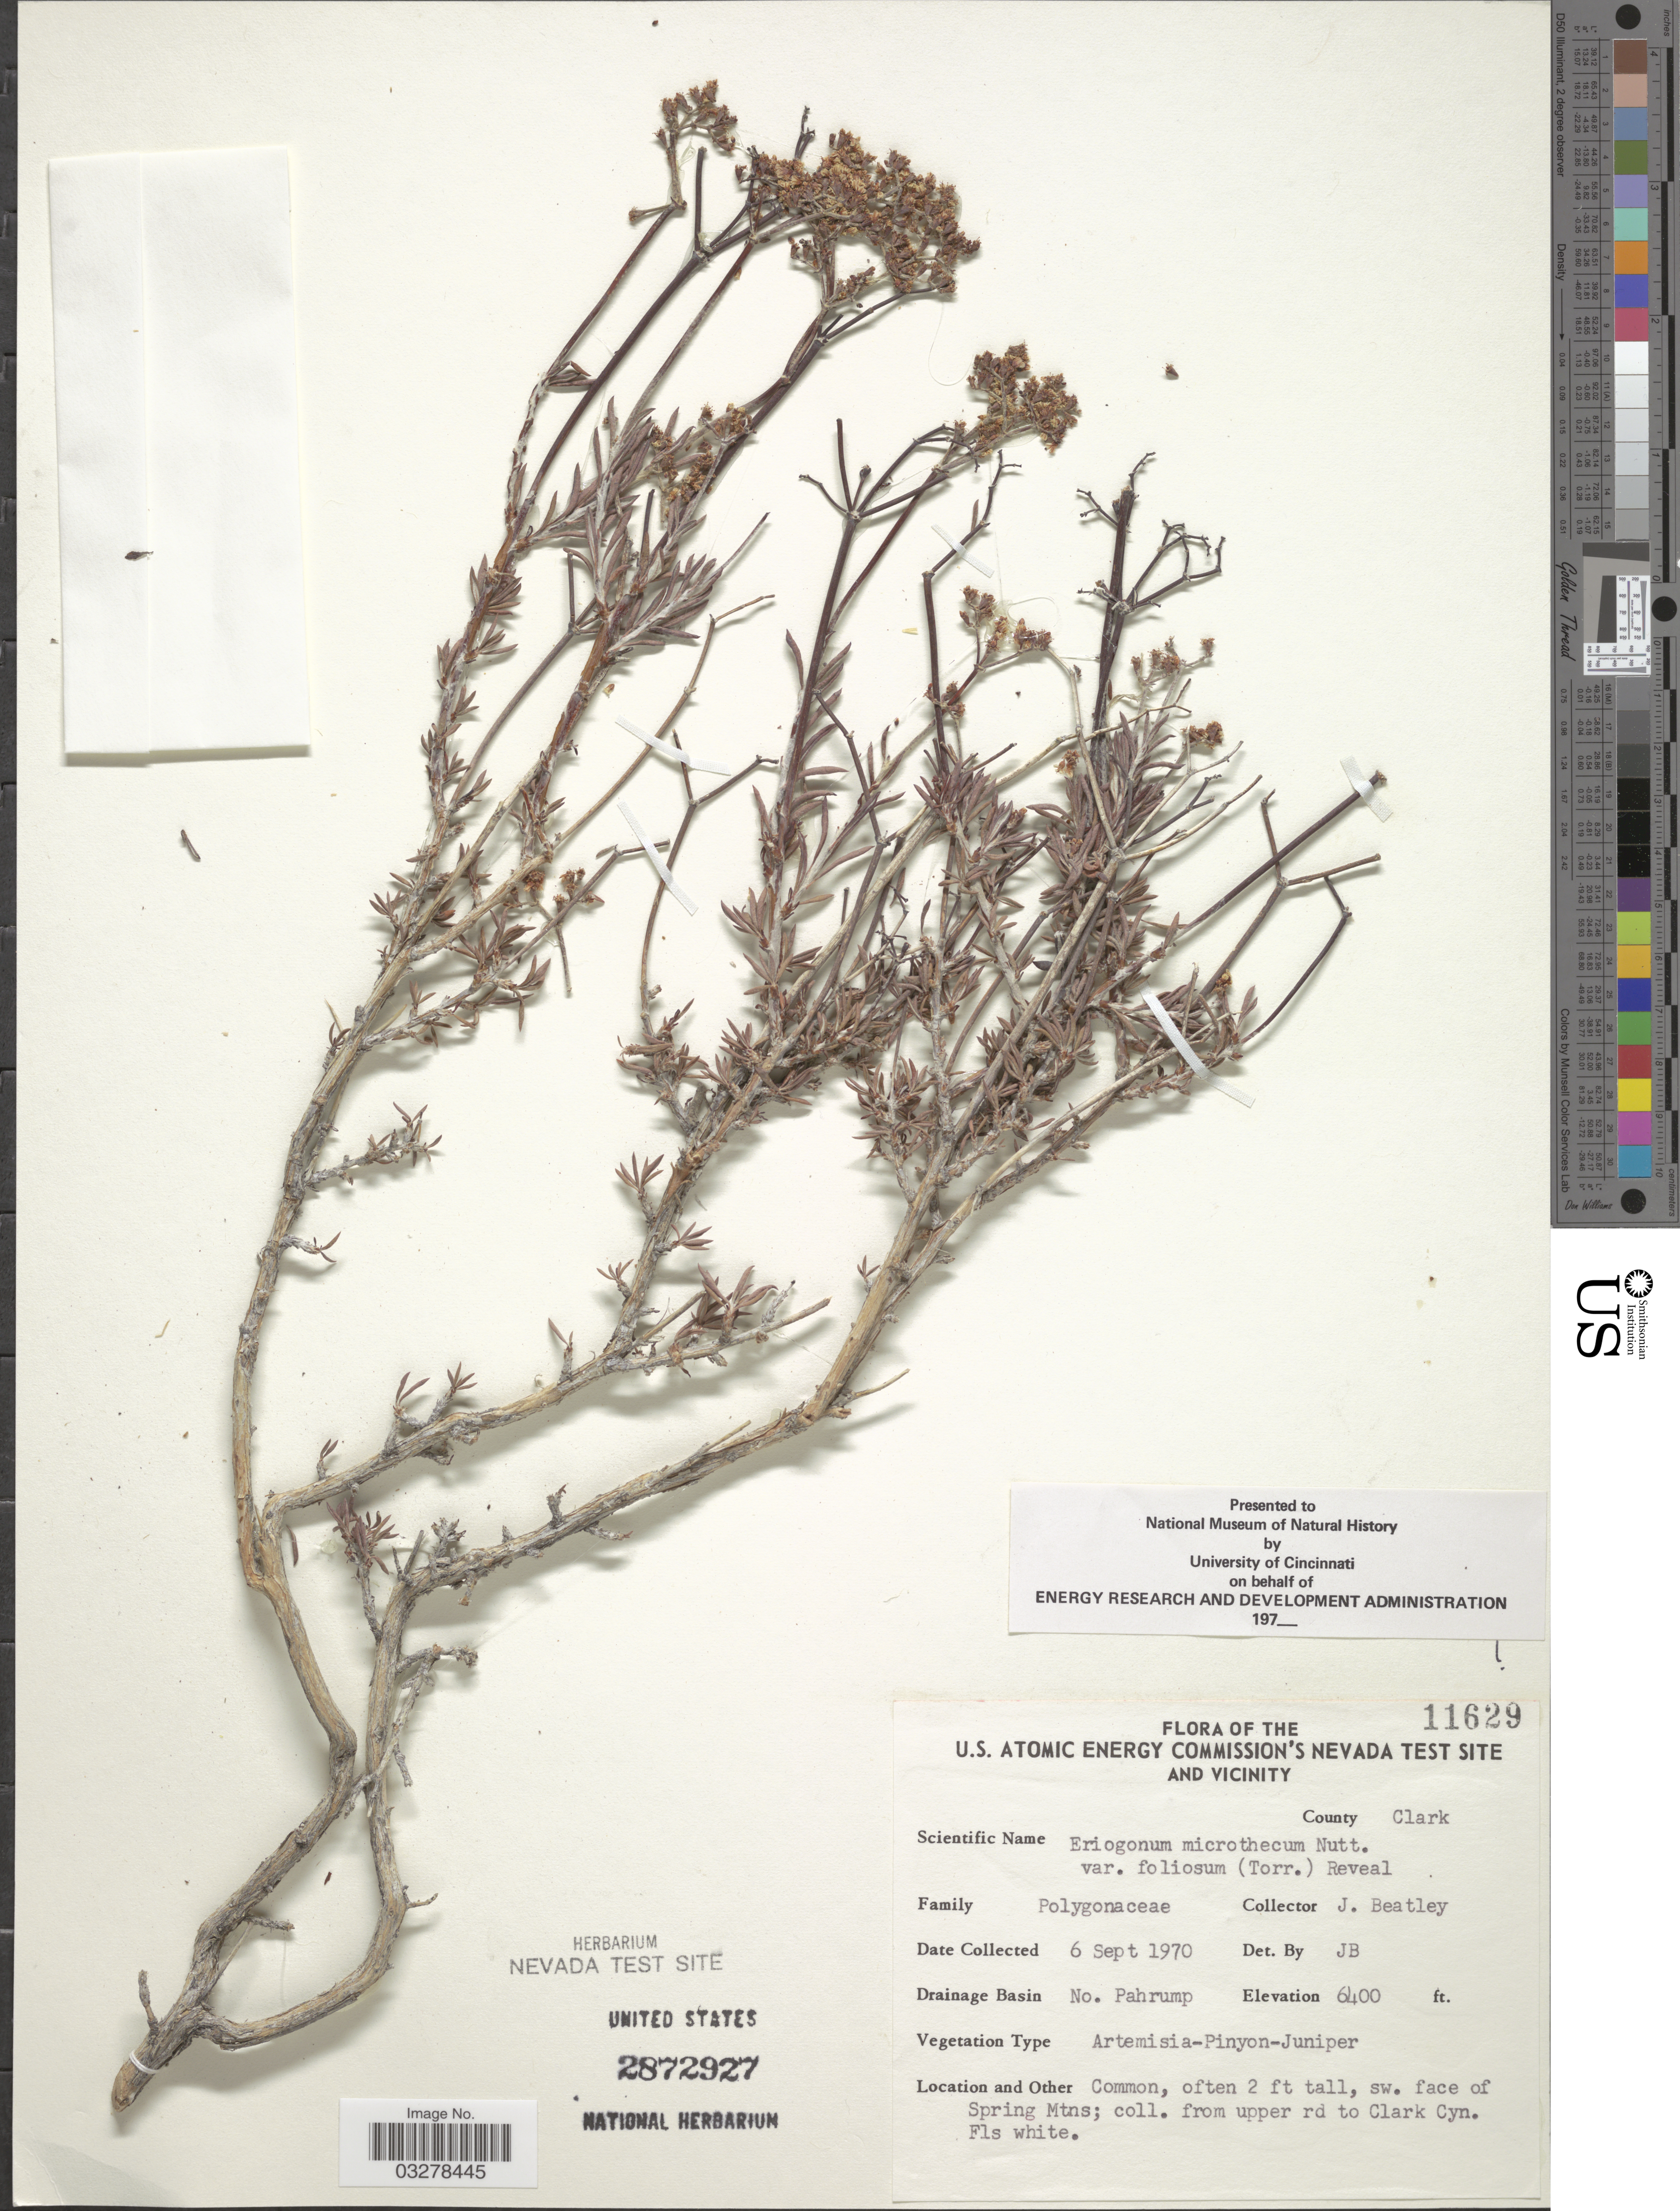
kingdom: Plantae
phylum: Tracheophyta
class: Magnoliopsida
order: Caryophyllales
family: Polygonaceae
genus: Eriogonum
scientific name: Eriogonum microtheca var. foliosum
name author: (Torr. & A. Gray) Reveal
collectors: J. C. Beatley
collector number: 11629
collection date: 1970-09-06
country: United States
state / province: Nevada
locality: U.S. Atomic Energy Commission's Nevada Test Site and Vicinity. County Clark. Drainage Basin No. Pahrump. Sw. face of Spring Mtns; upper rd to Clark Cyn. .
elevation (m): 1951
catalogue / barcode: US 2872927